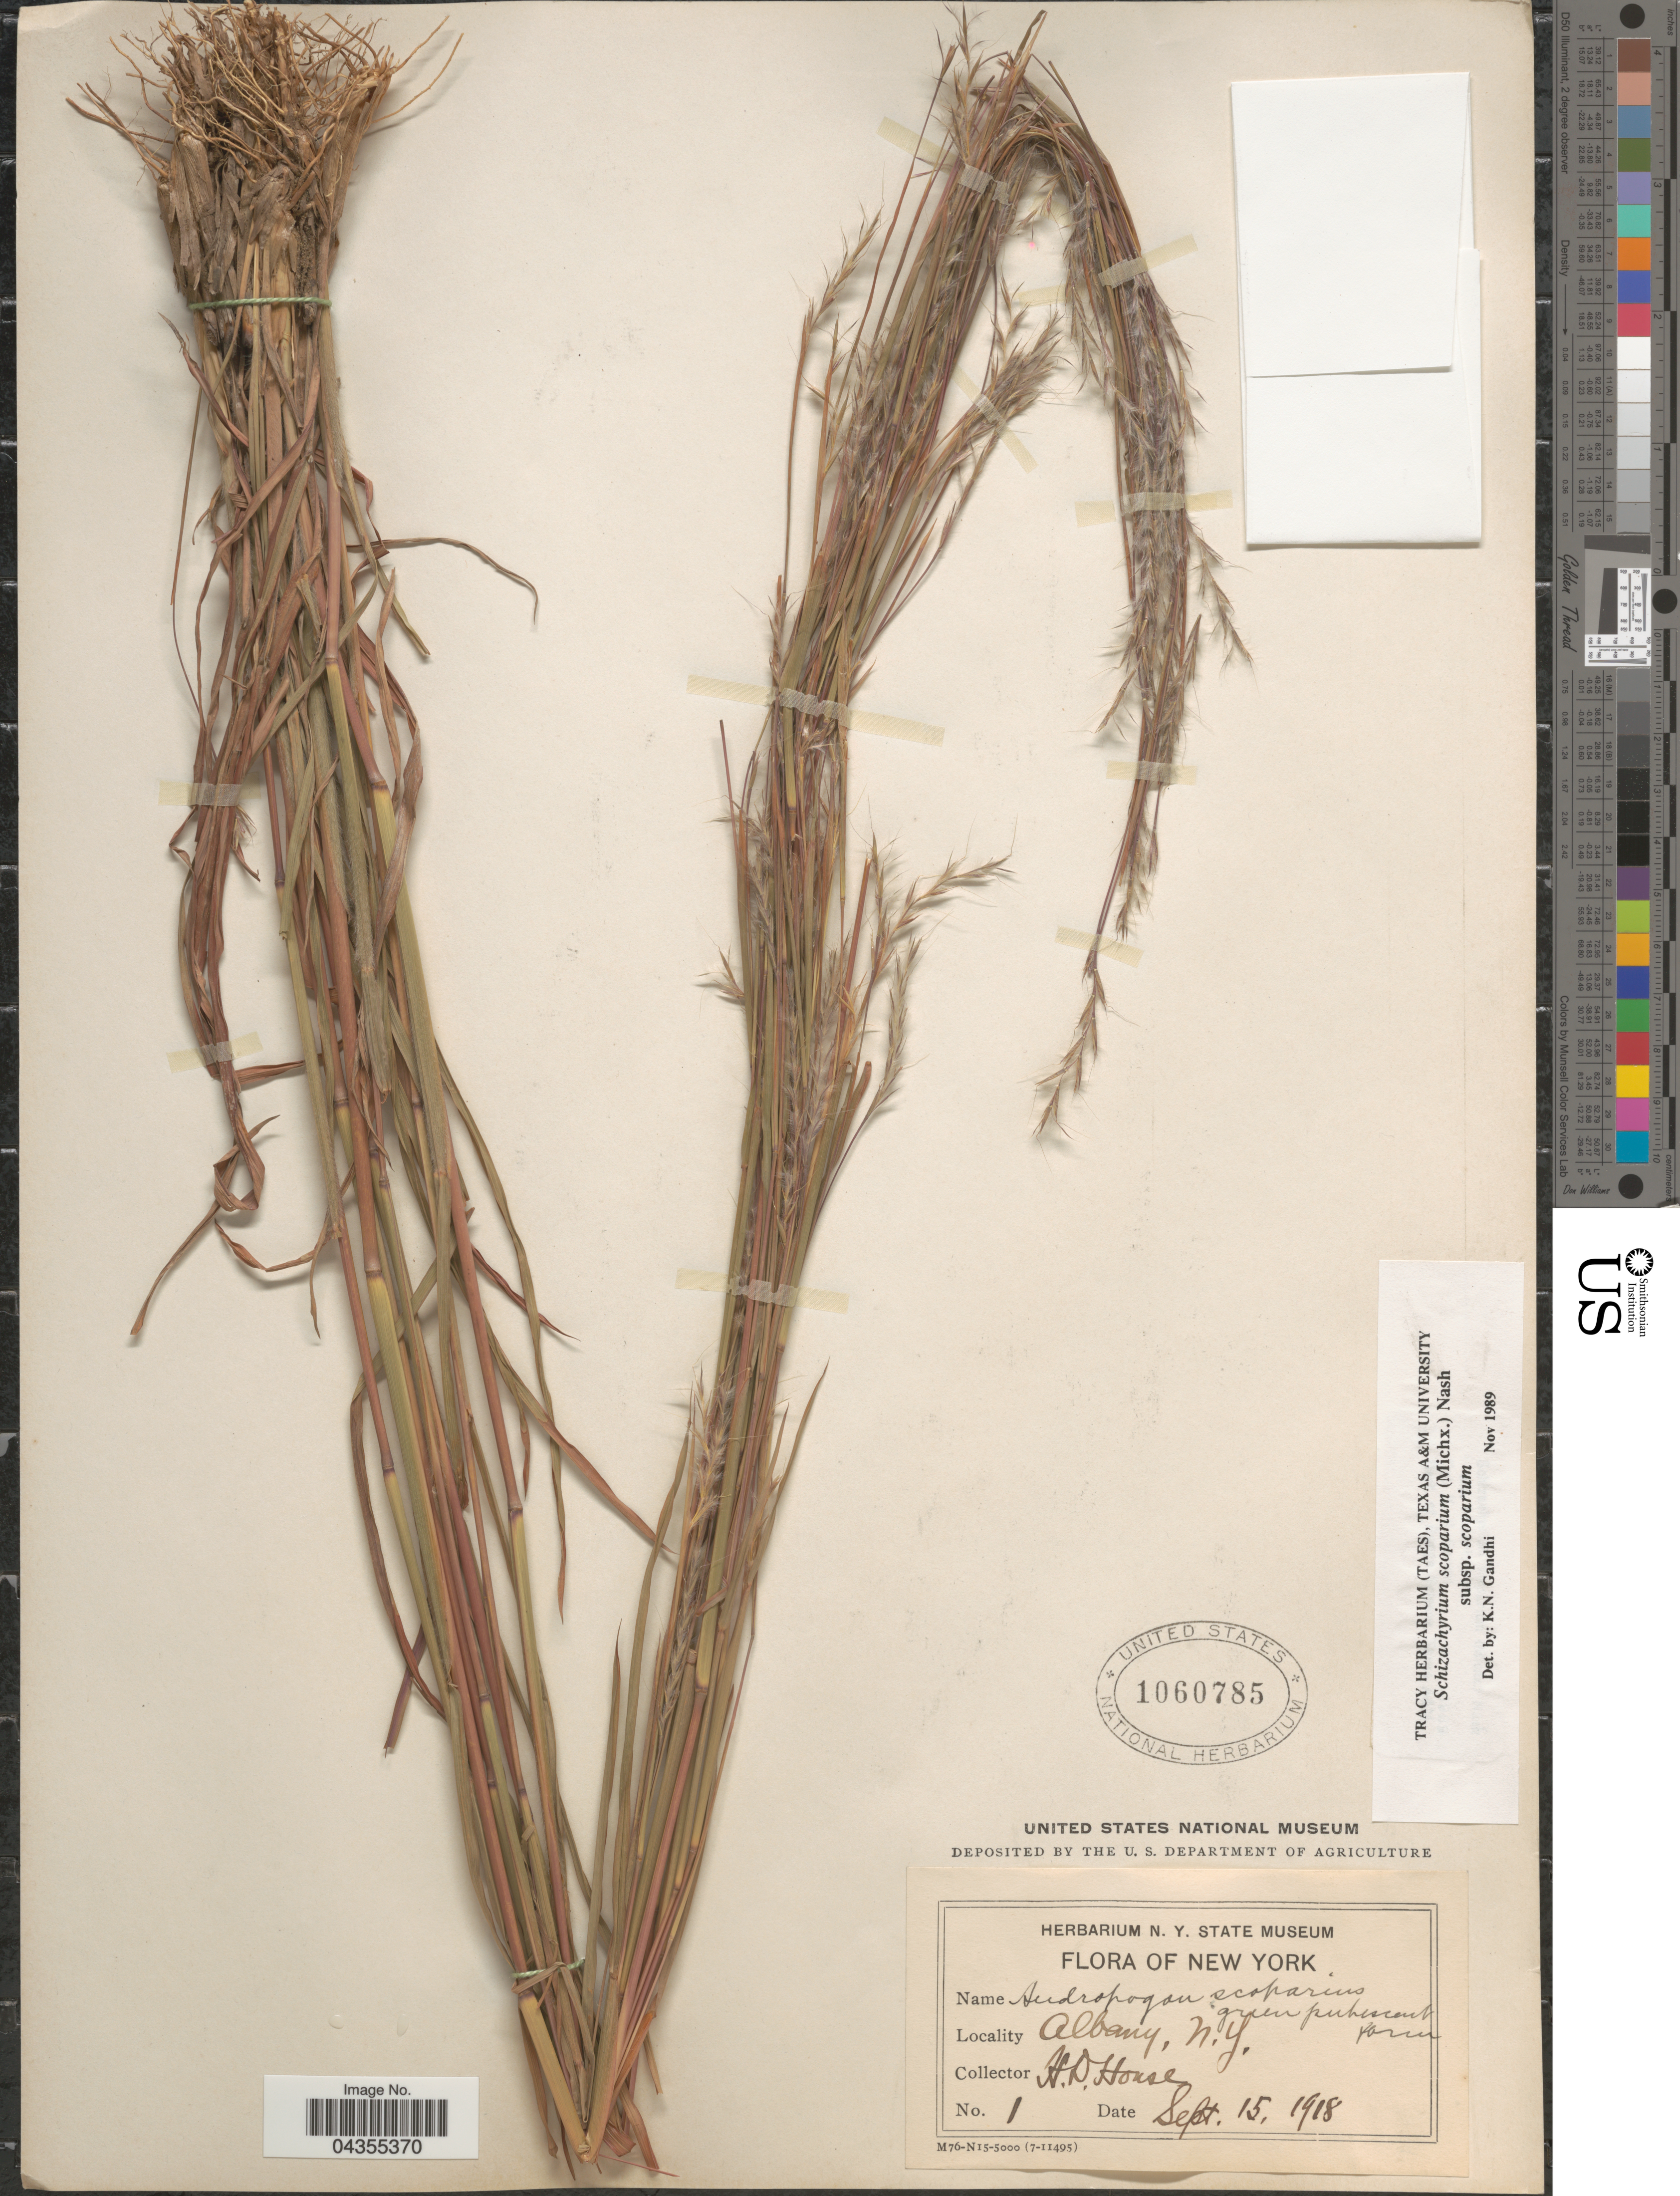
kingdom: Plantae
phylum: Tracheophyta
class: Liliopsida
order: Poales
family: Poaceae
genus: Schizachyrium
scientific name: Schizachyrium scoparium var. scoparium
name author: (Michx.) Nash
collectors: H. D. House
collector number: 1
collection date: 1918-09-15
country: United States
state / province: New York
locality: Albany.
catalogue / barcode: US 1060785